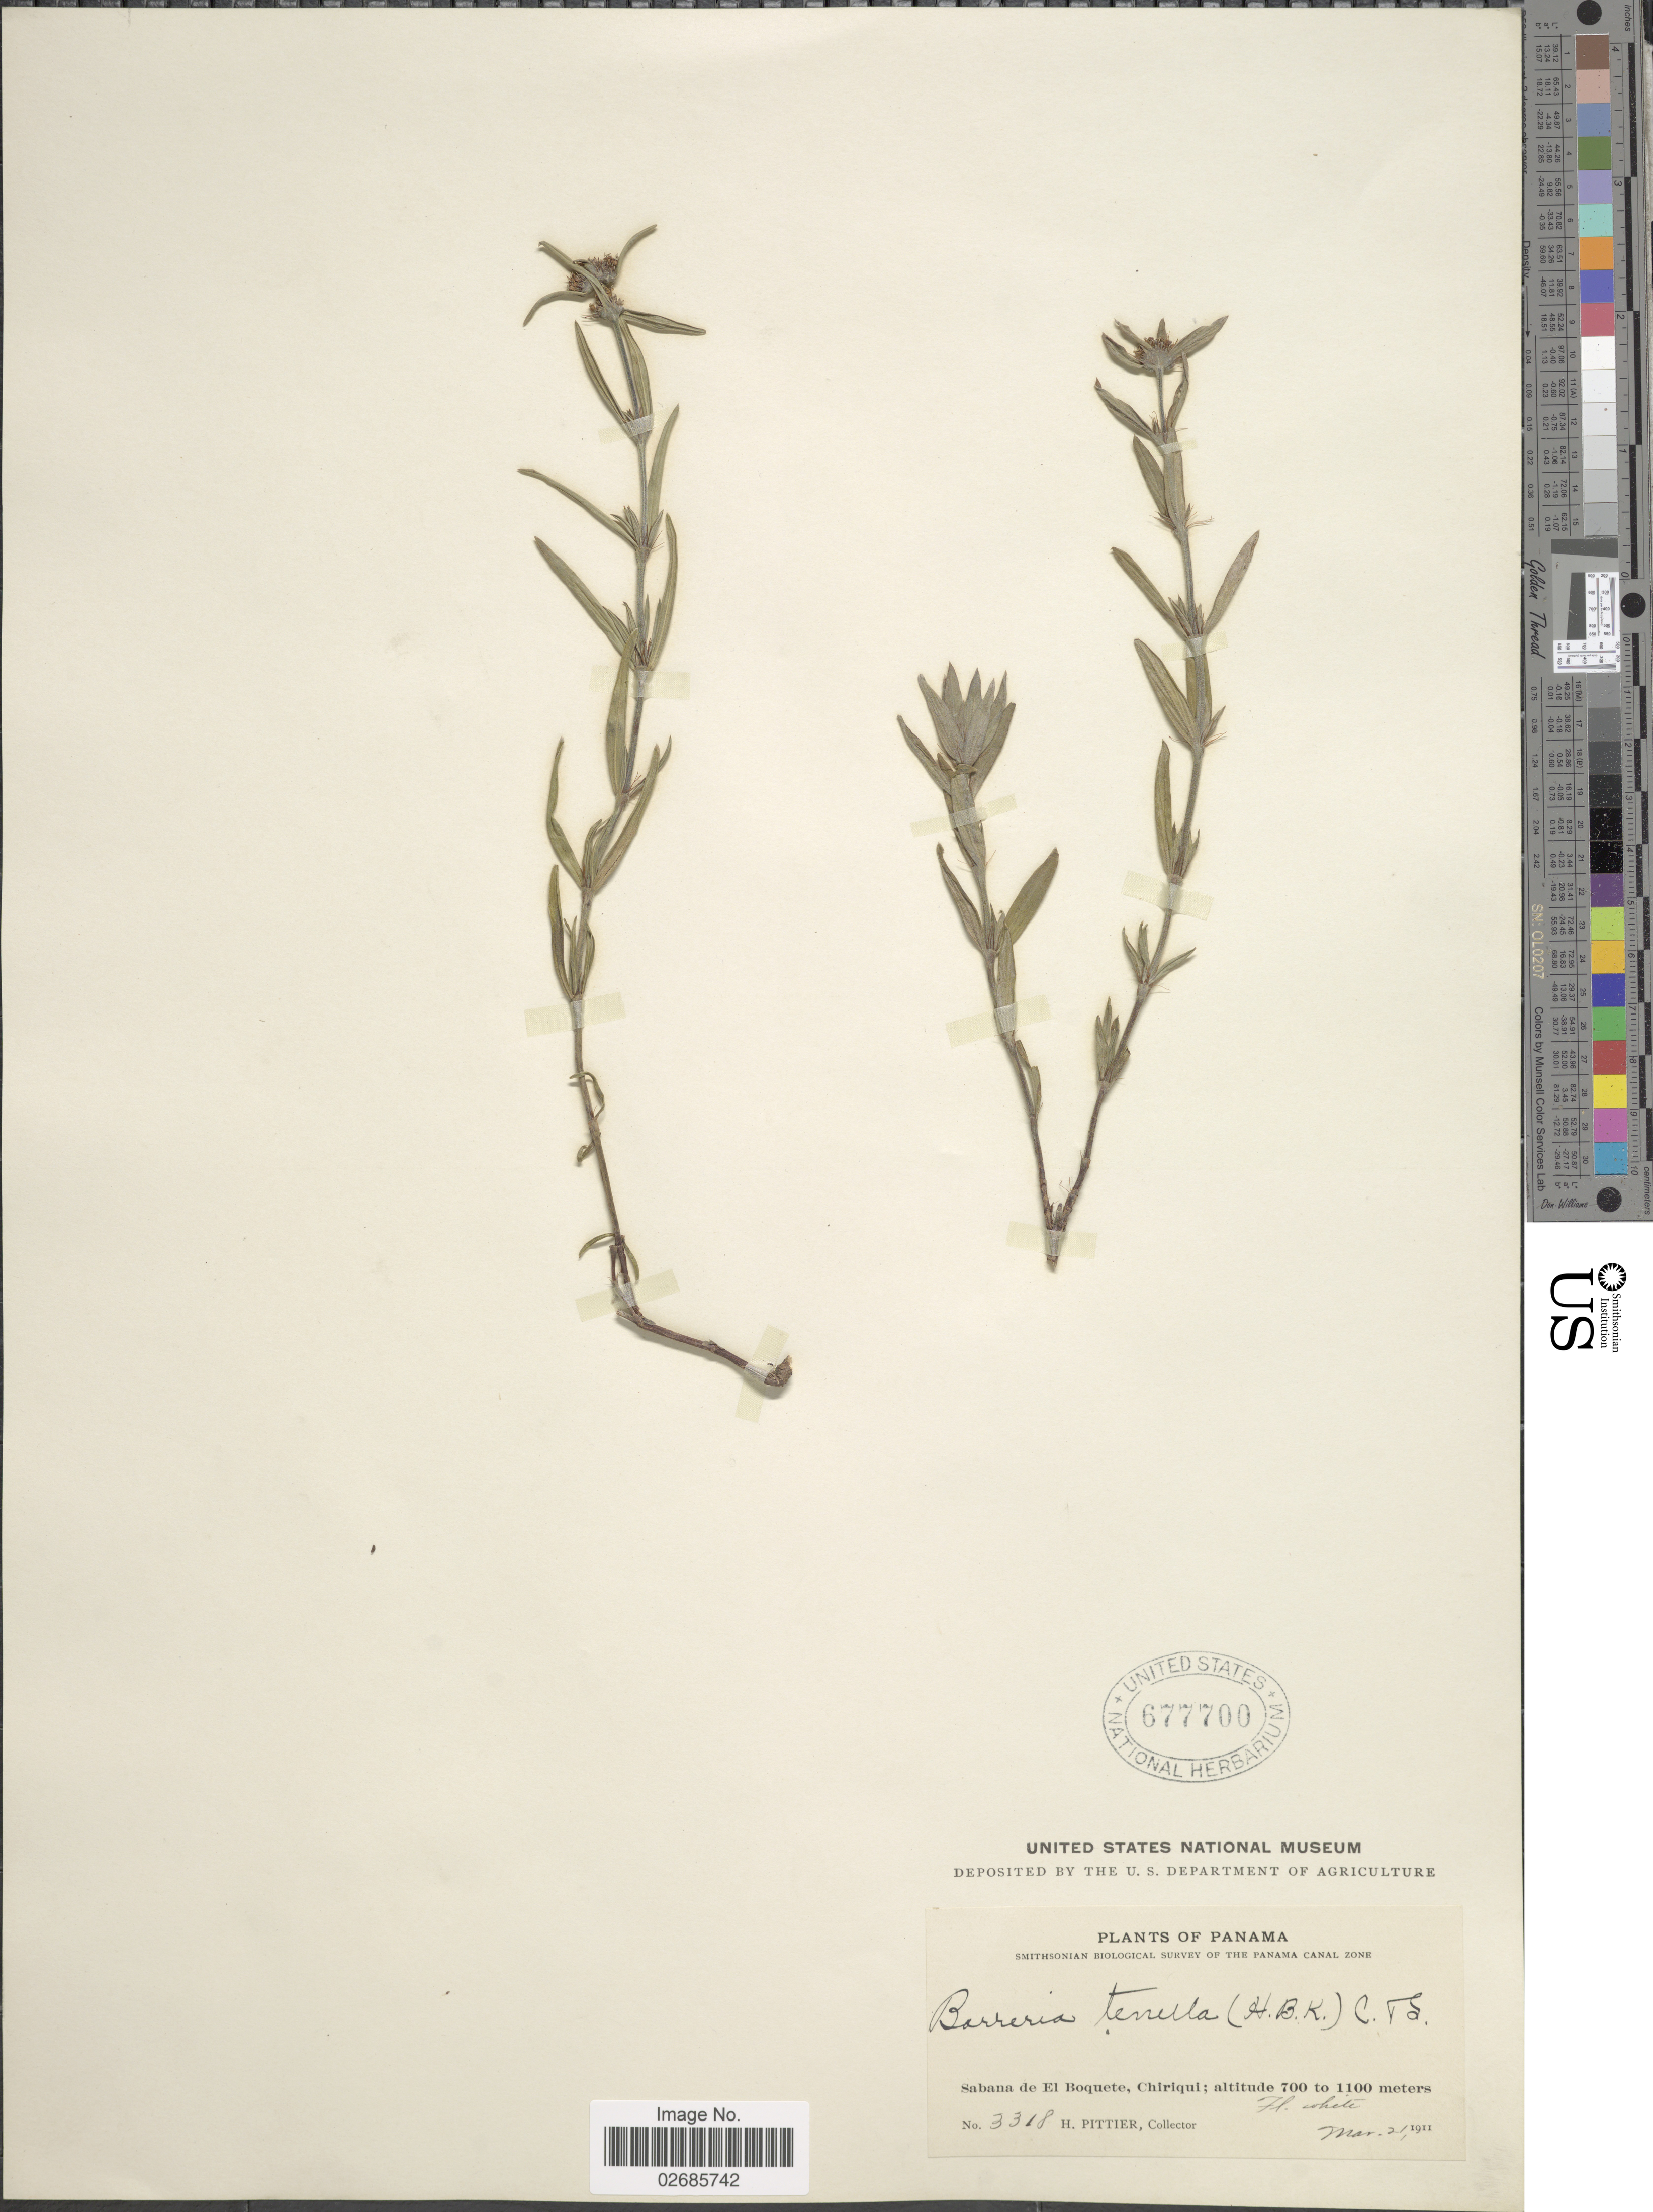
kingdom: Plantae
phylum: Tracheophyta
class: Magnoliopsida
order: Gentianales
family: Rubiaceae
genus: Borreria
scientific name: Borreria suaveolens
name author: G. Mey.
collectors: H. F. Pittier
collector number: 3318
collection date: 1911-03-21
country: Panama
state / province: Chiriqui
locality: Sabana de El Boquete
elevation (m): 700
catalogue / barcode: US 677700